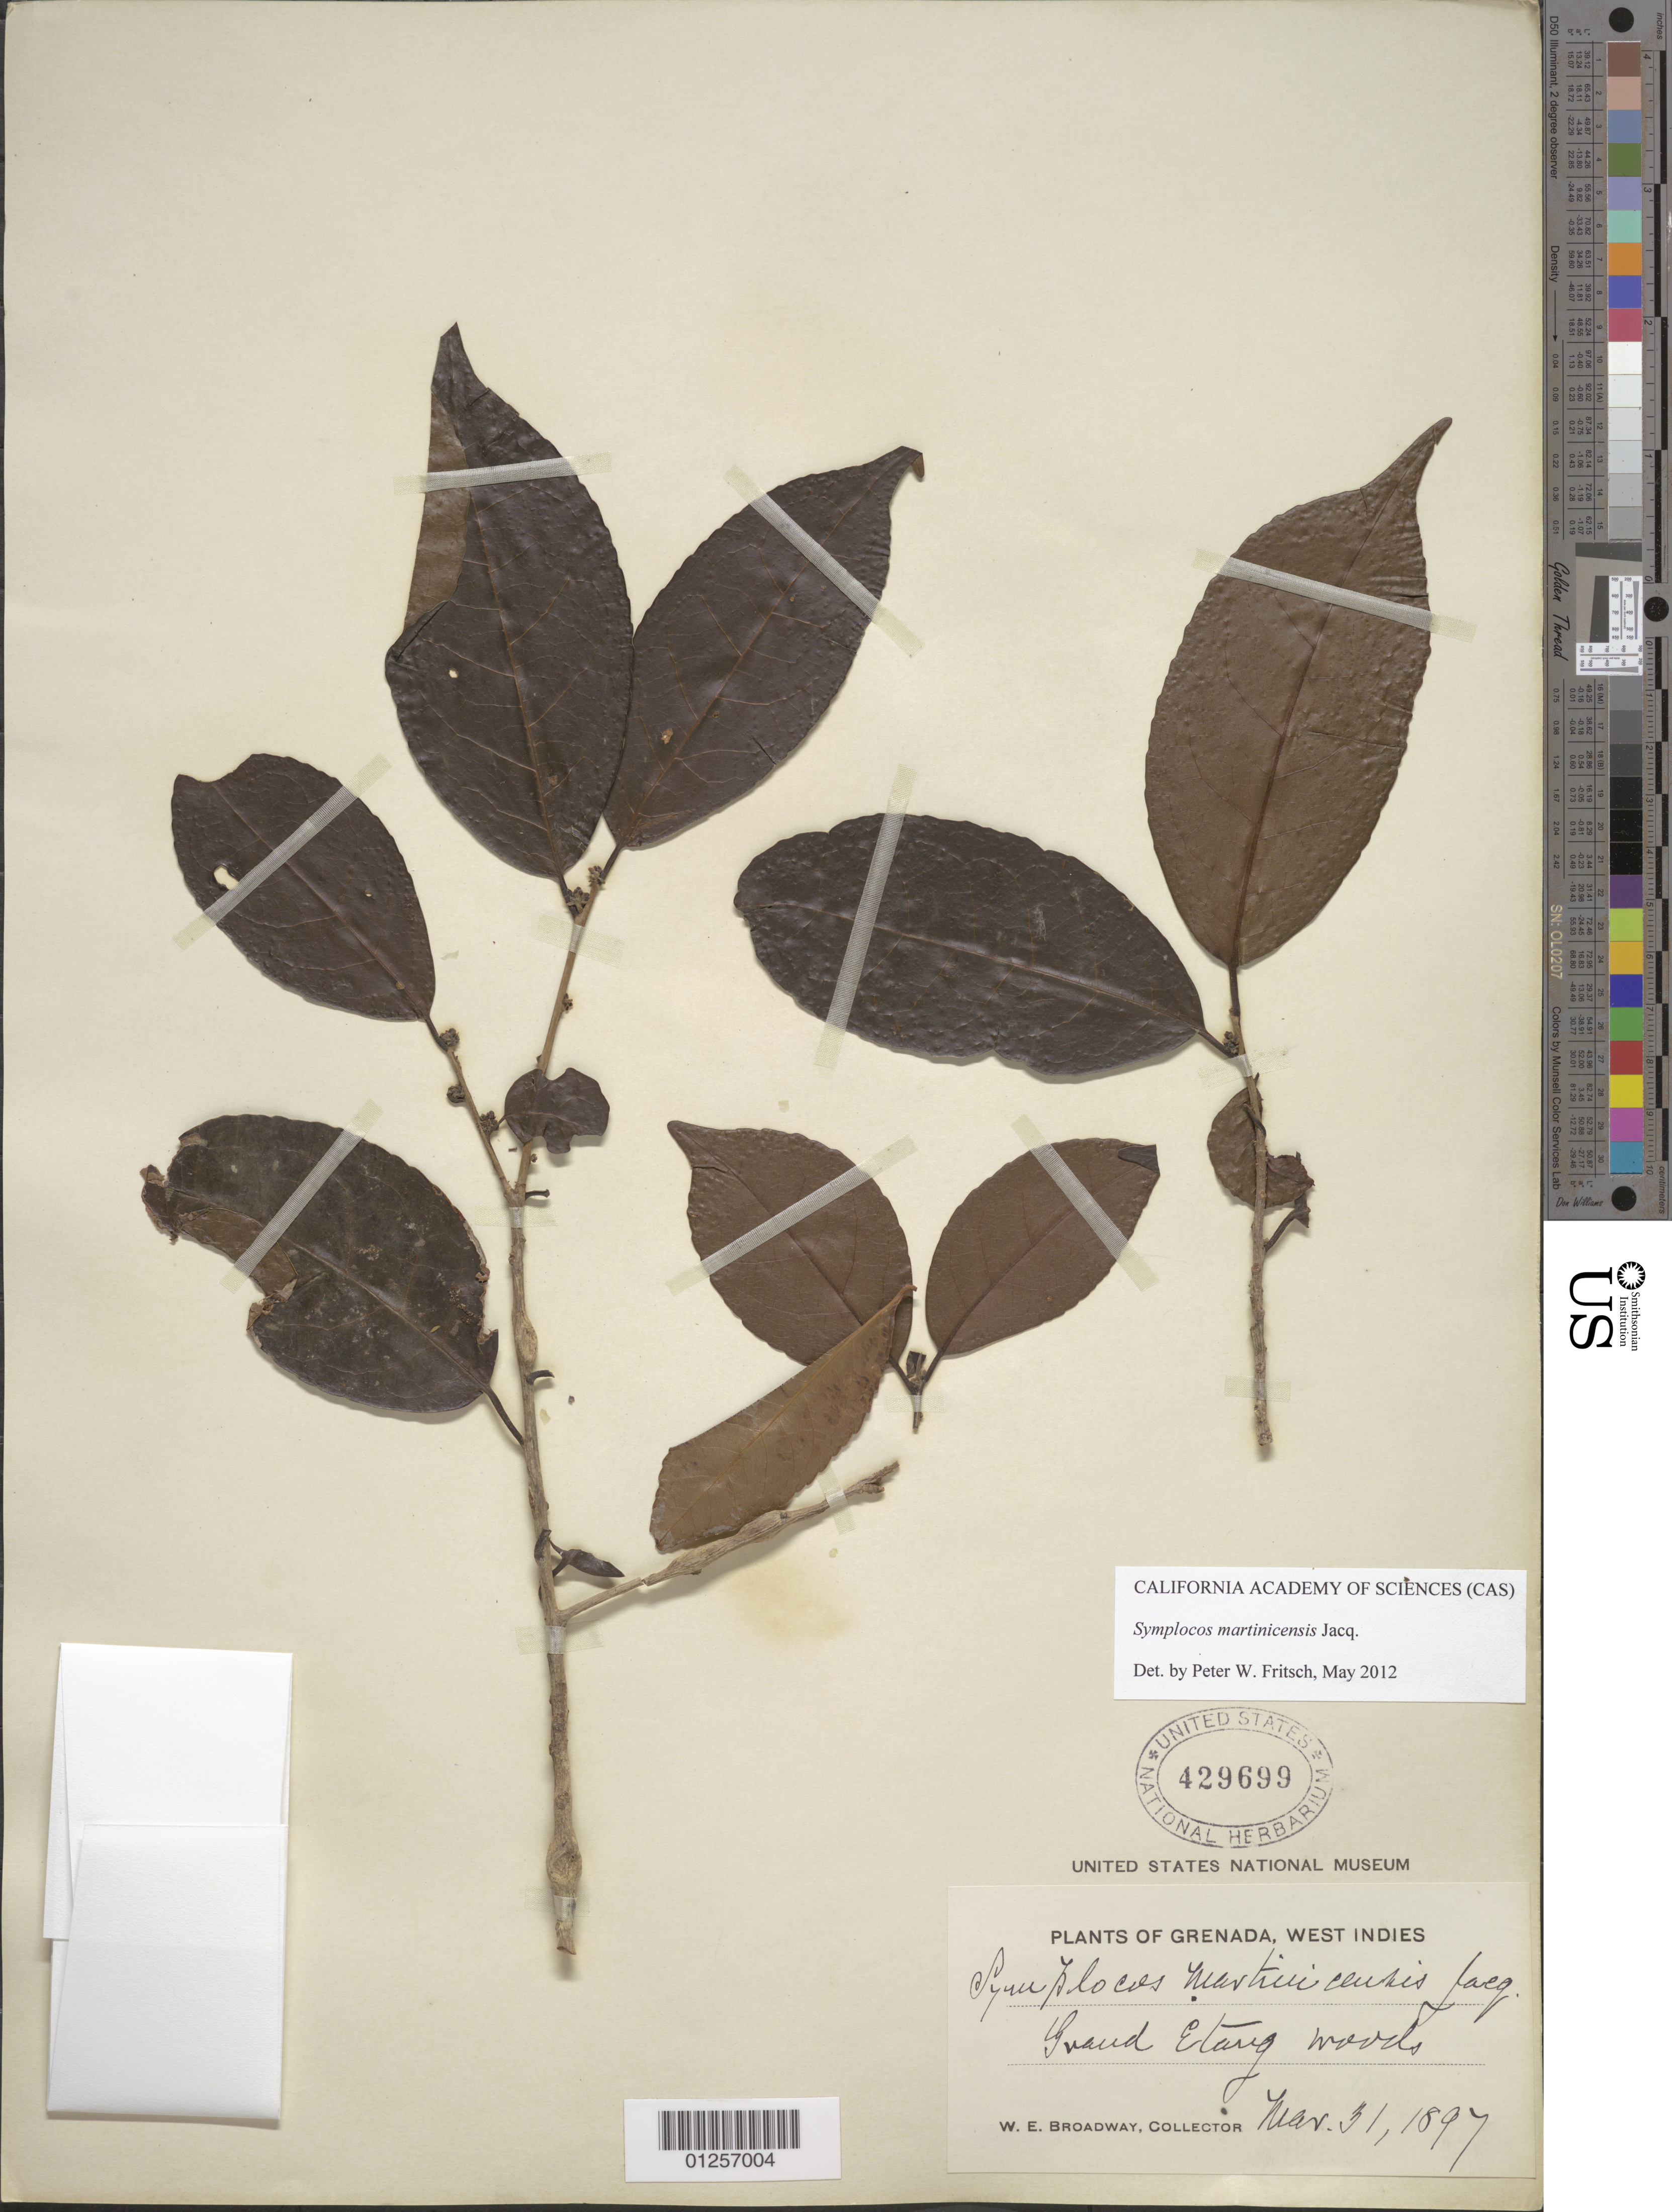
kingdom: Plantae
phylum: Tracheophyta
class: Magnoliopsida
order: Ericales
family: Symplocaceae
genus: Symplocos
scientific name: Symplocos martinicensis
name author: Jacq.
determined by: Fritsch, Peter W.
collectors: W. E. Broadway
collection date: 1897-03-31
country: Grenada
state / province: Saint Andrew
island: Grenada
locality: Grand Etang woods.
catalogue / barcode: US 429699